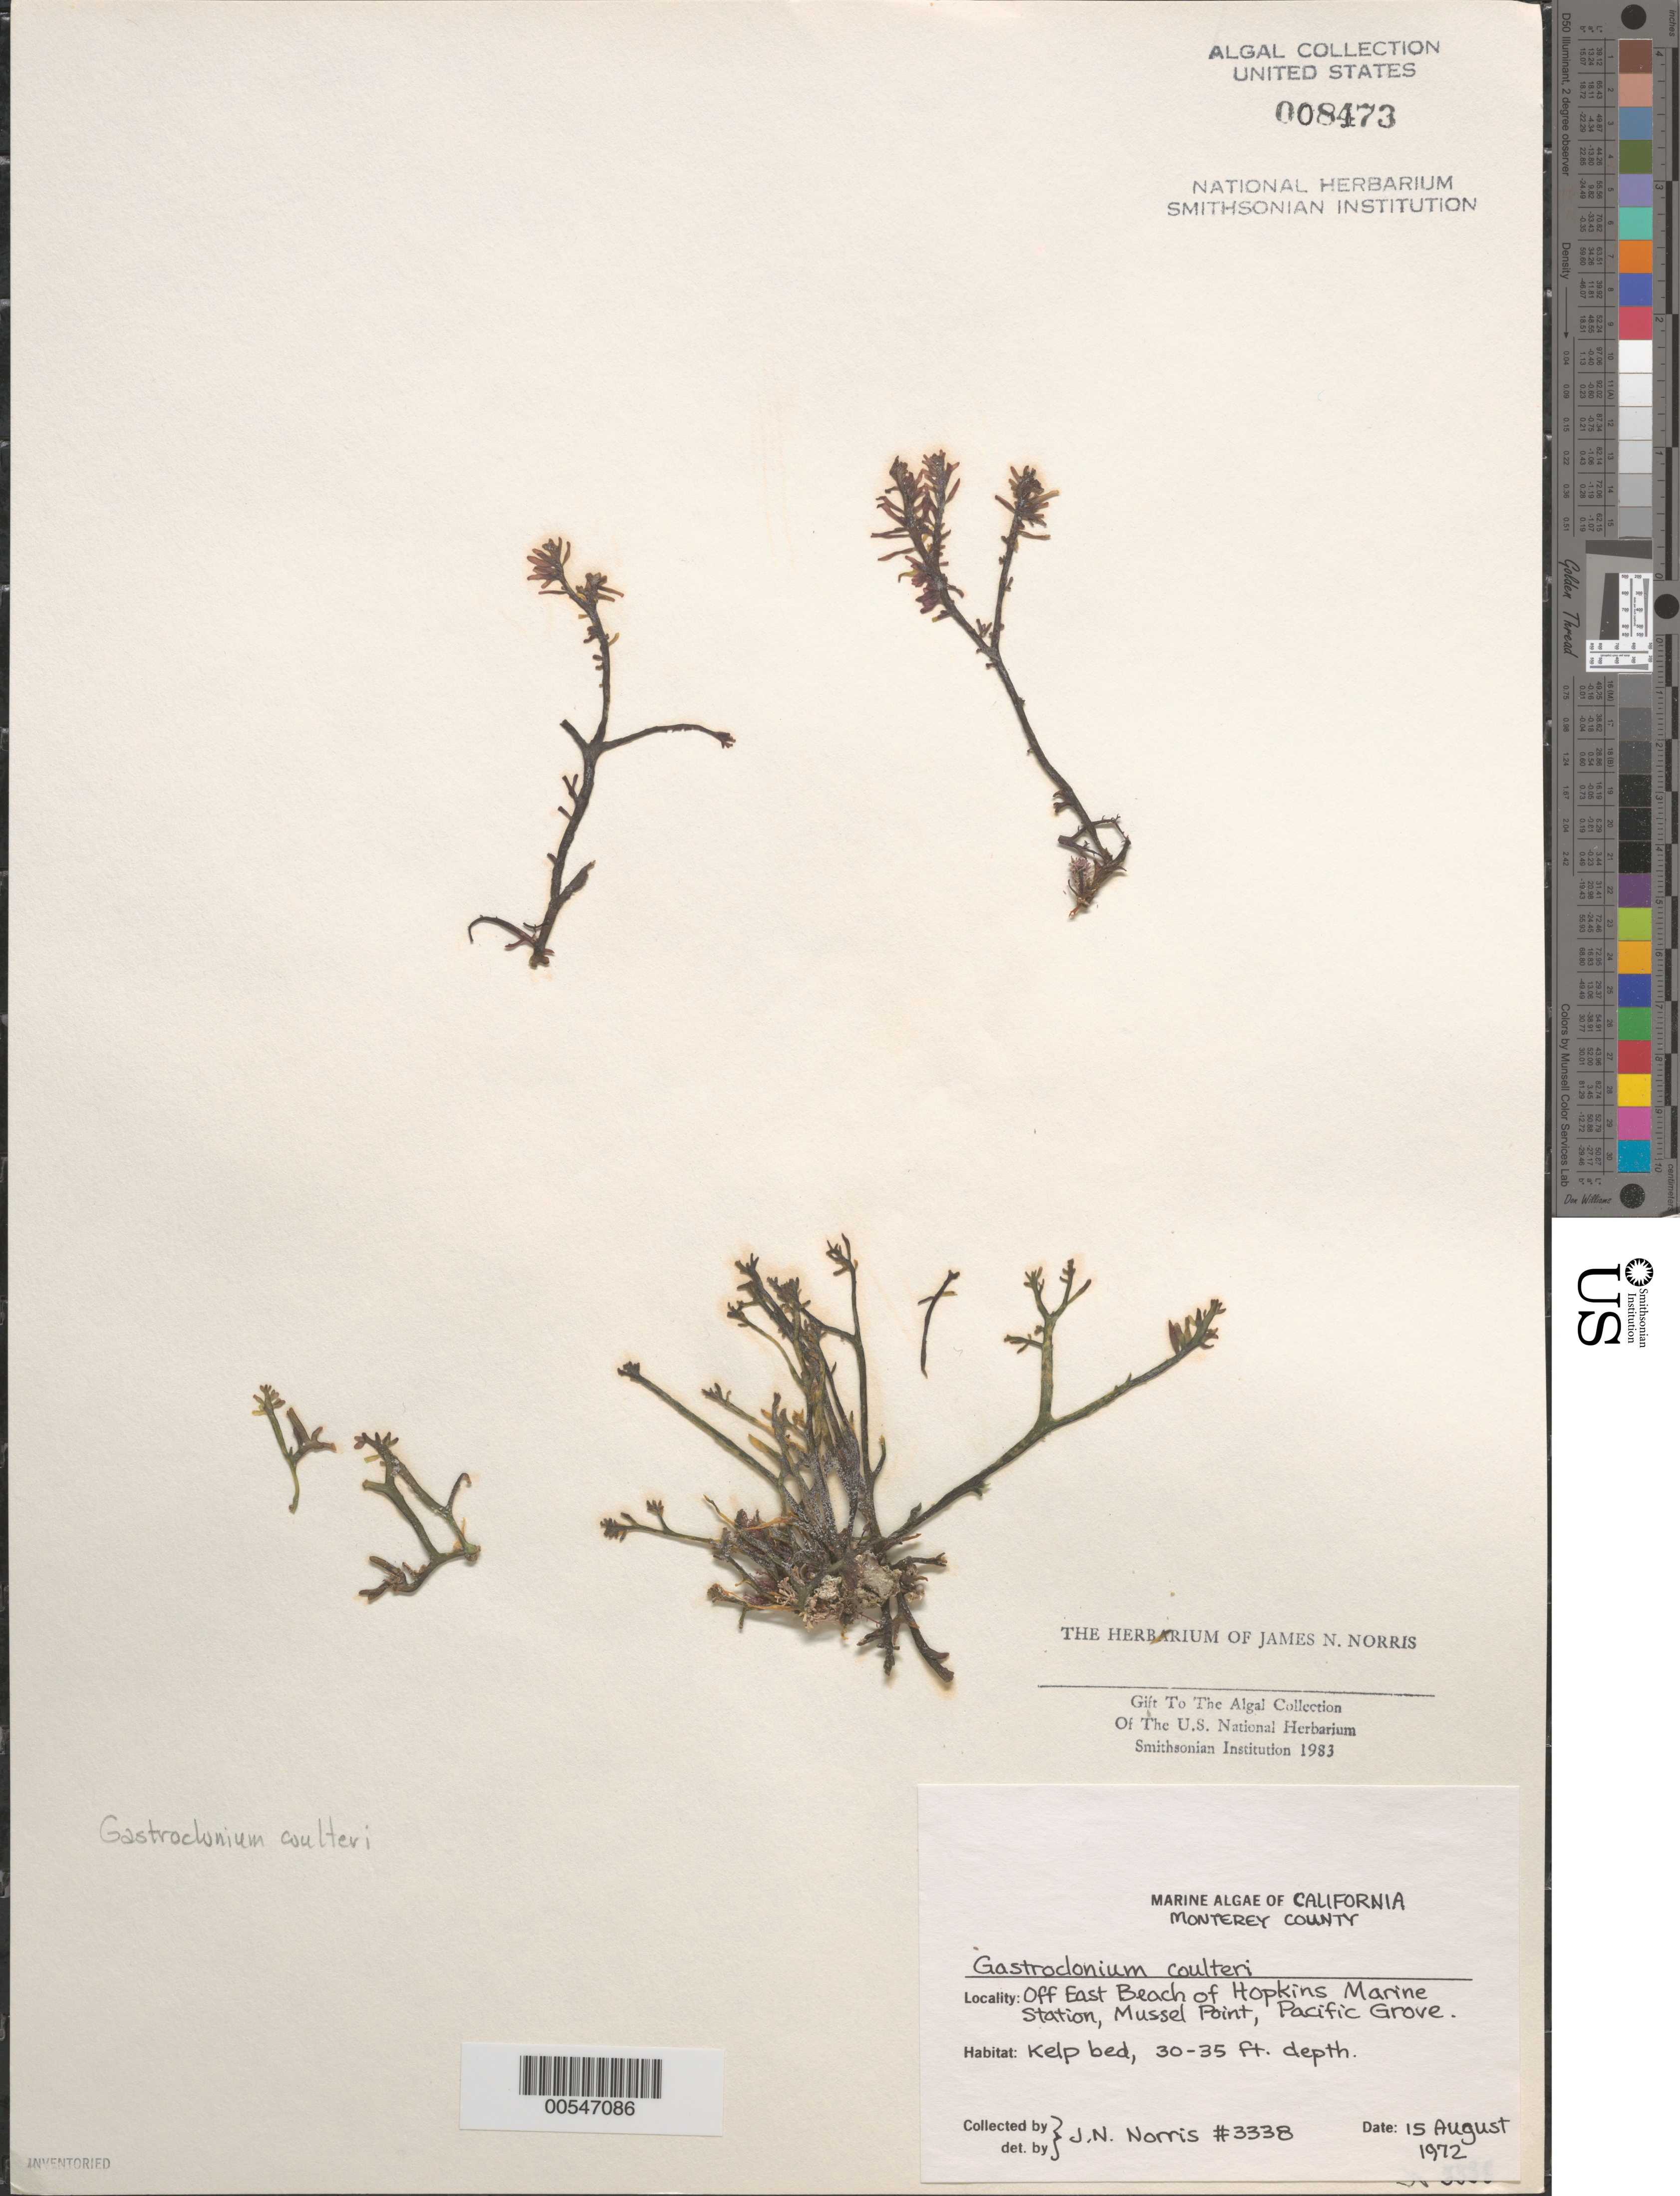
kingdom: Plantae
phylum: Rhodophyta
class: Florideophyceae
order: Rhodymeniales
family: Champiaceae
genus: Neogastroclonium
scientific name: Neogastroclonium subarticulatum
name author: (Turner) L. Le Gall et al.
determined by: Algae name updating Project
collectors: J. N. Norris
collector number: JN-3338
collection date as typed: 15 Aug 1972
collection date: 1972-08-15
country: United States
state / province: California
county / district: Monterey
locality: Pacific Grove, off East Beach of Hopkins Marine Station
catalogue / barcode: US 8473